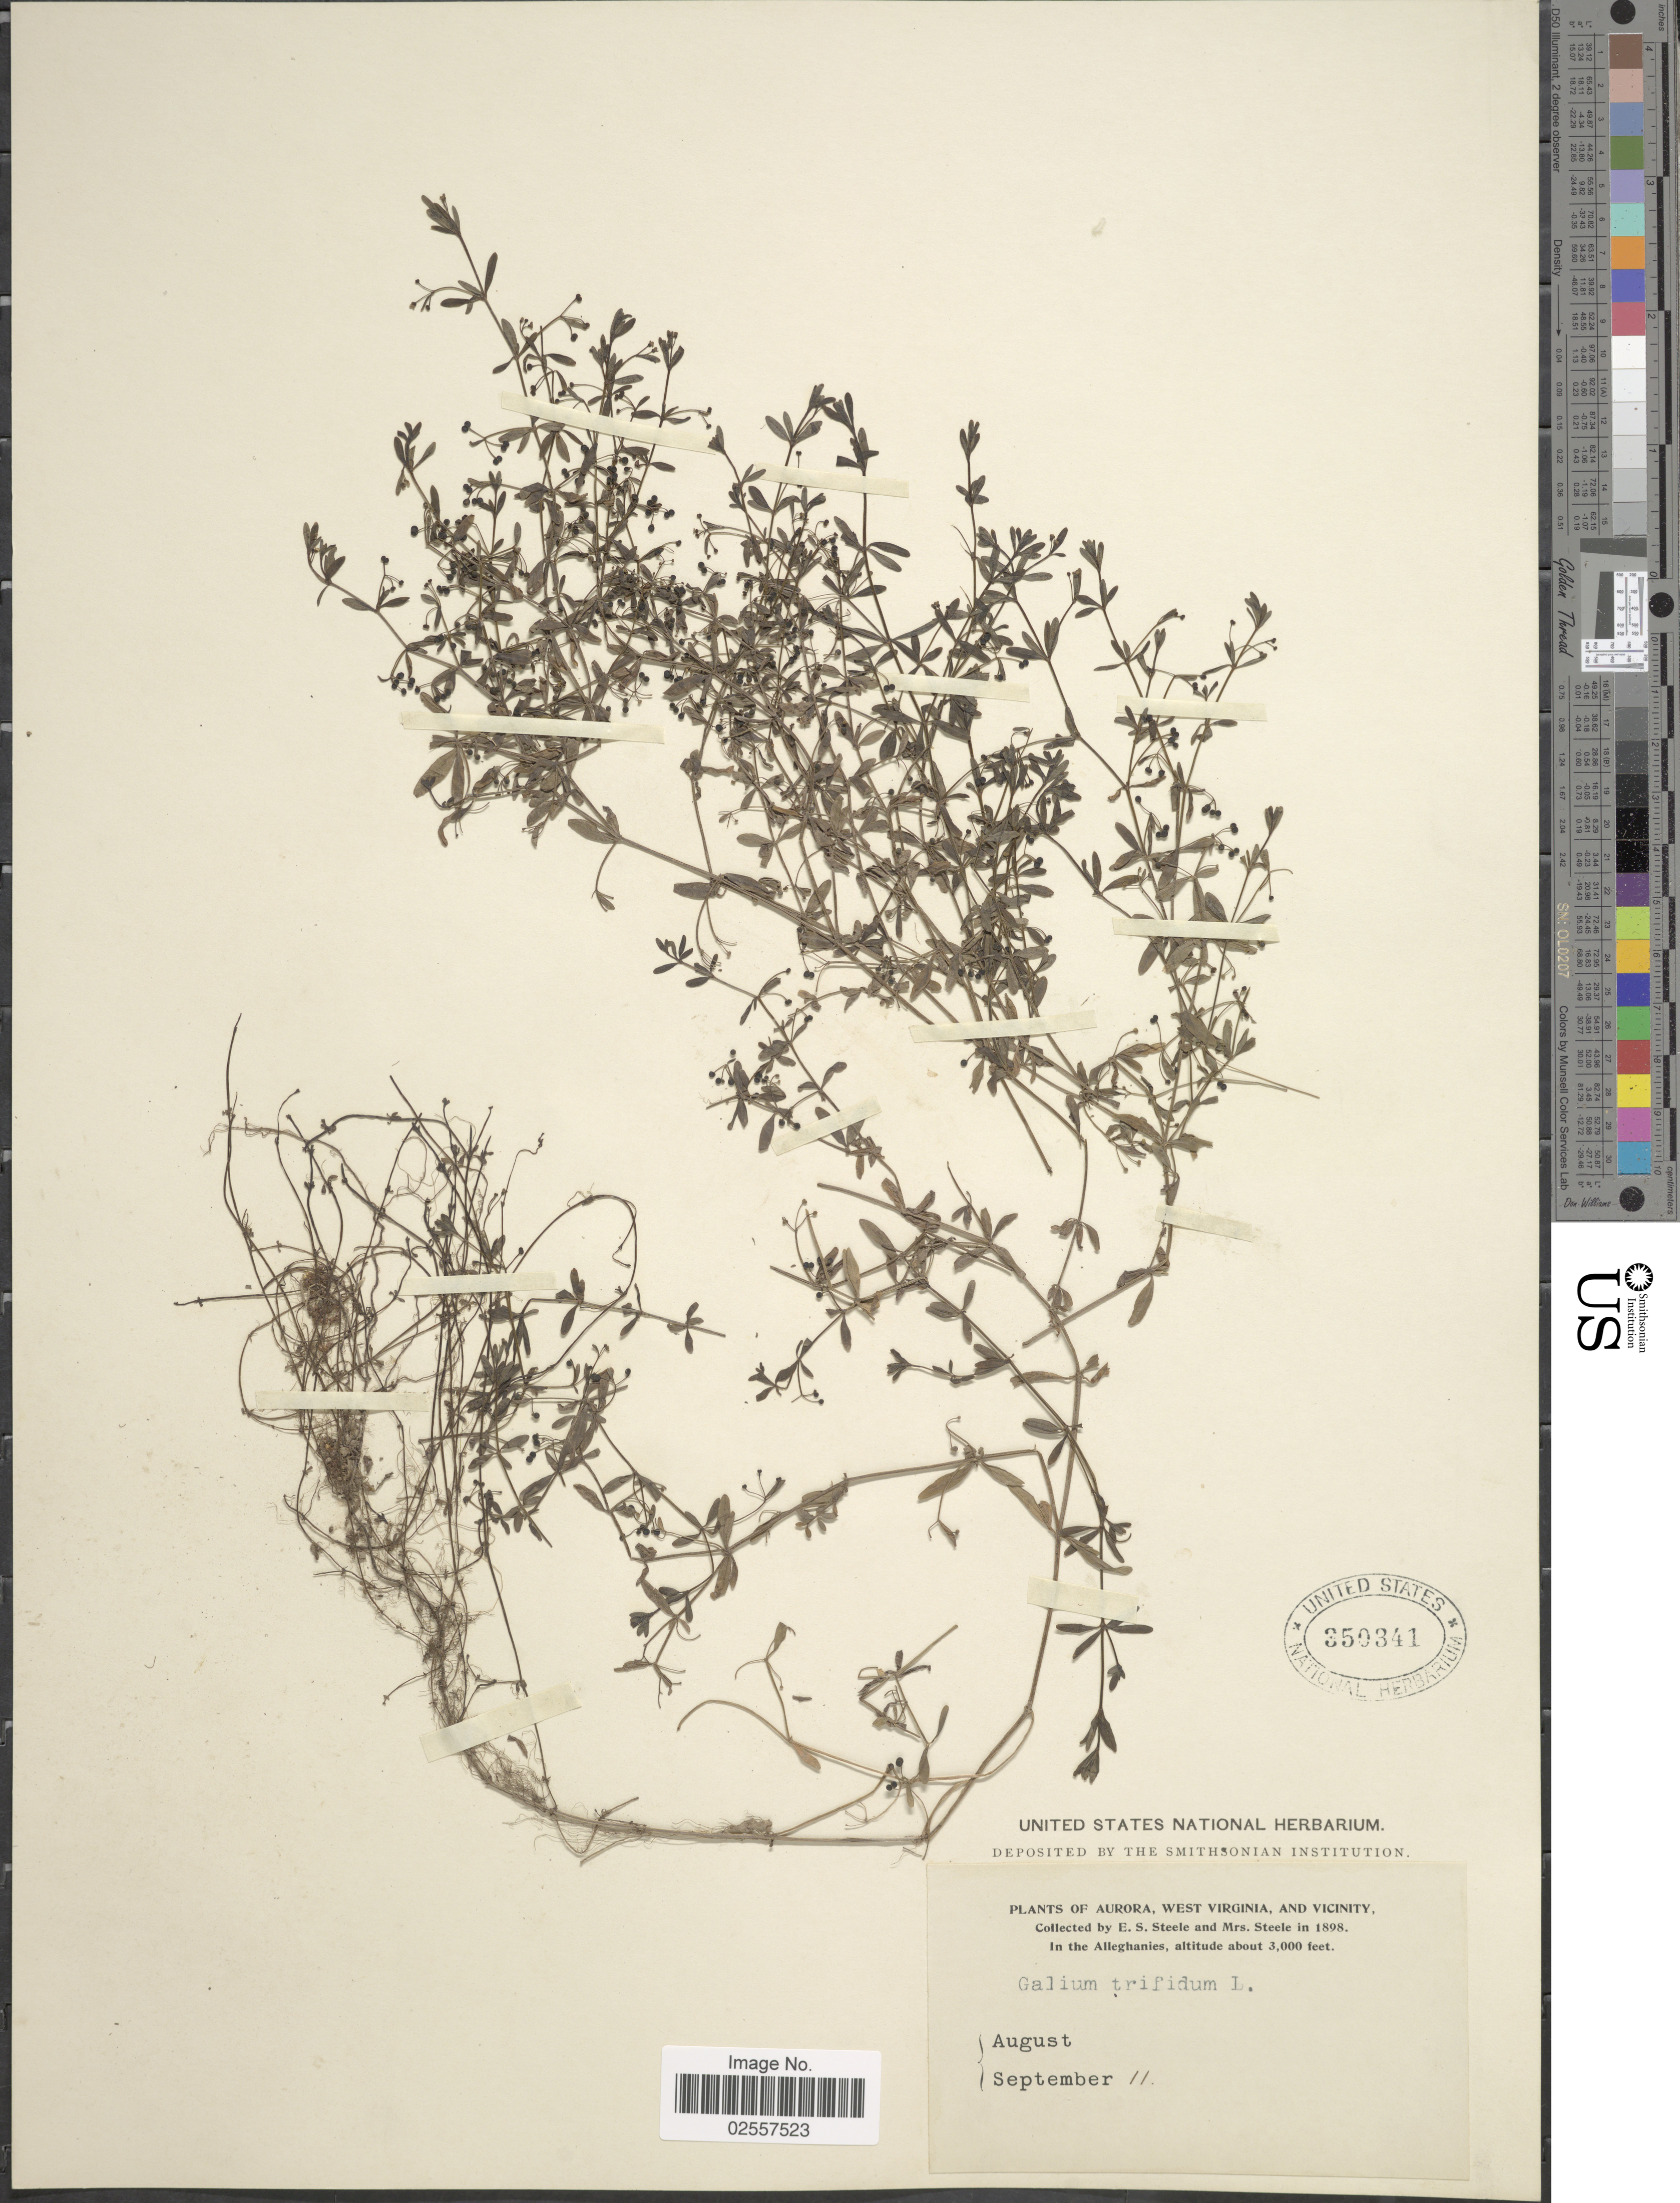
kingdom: Plantae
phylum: Tracheophyta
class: Magnoliopsida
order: Gentianales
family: Rubiaceae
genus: Galium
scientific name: Galium claytoni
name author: Michx.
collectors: E. Steele & Mrs. E. S. Steele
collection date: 1898-09-11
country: United States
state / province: West Virginia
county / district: Preston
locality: Aurora, and vicinity, In the Alleghanies.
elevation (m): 914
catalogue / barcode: US 350341